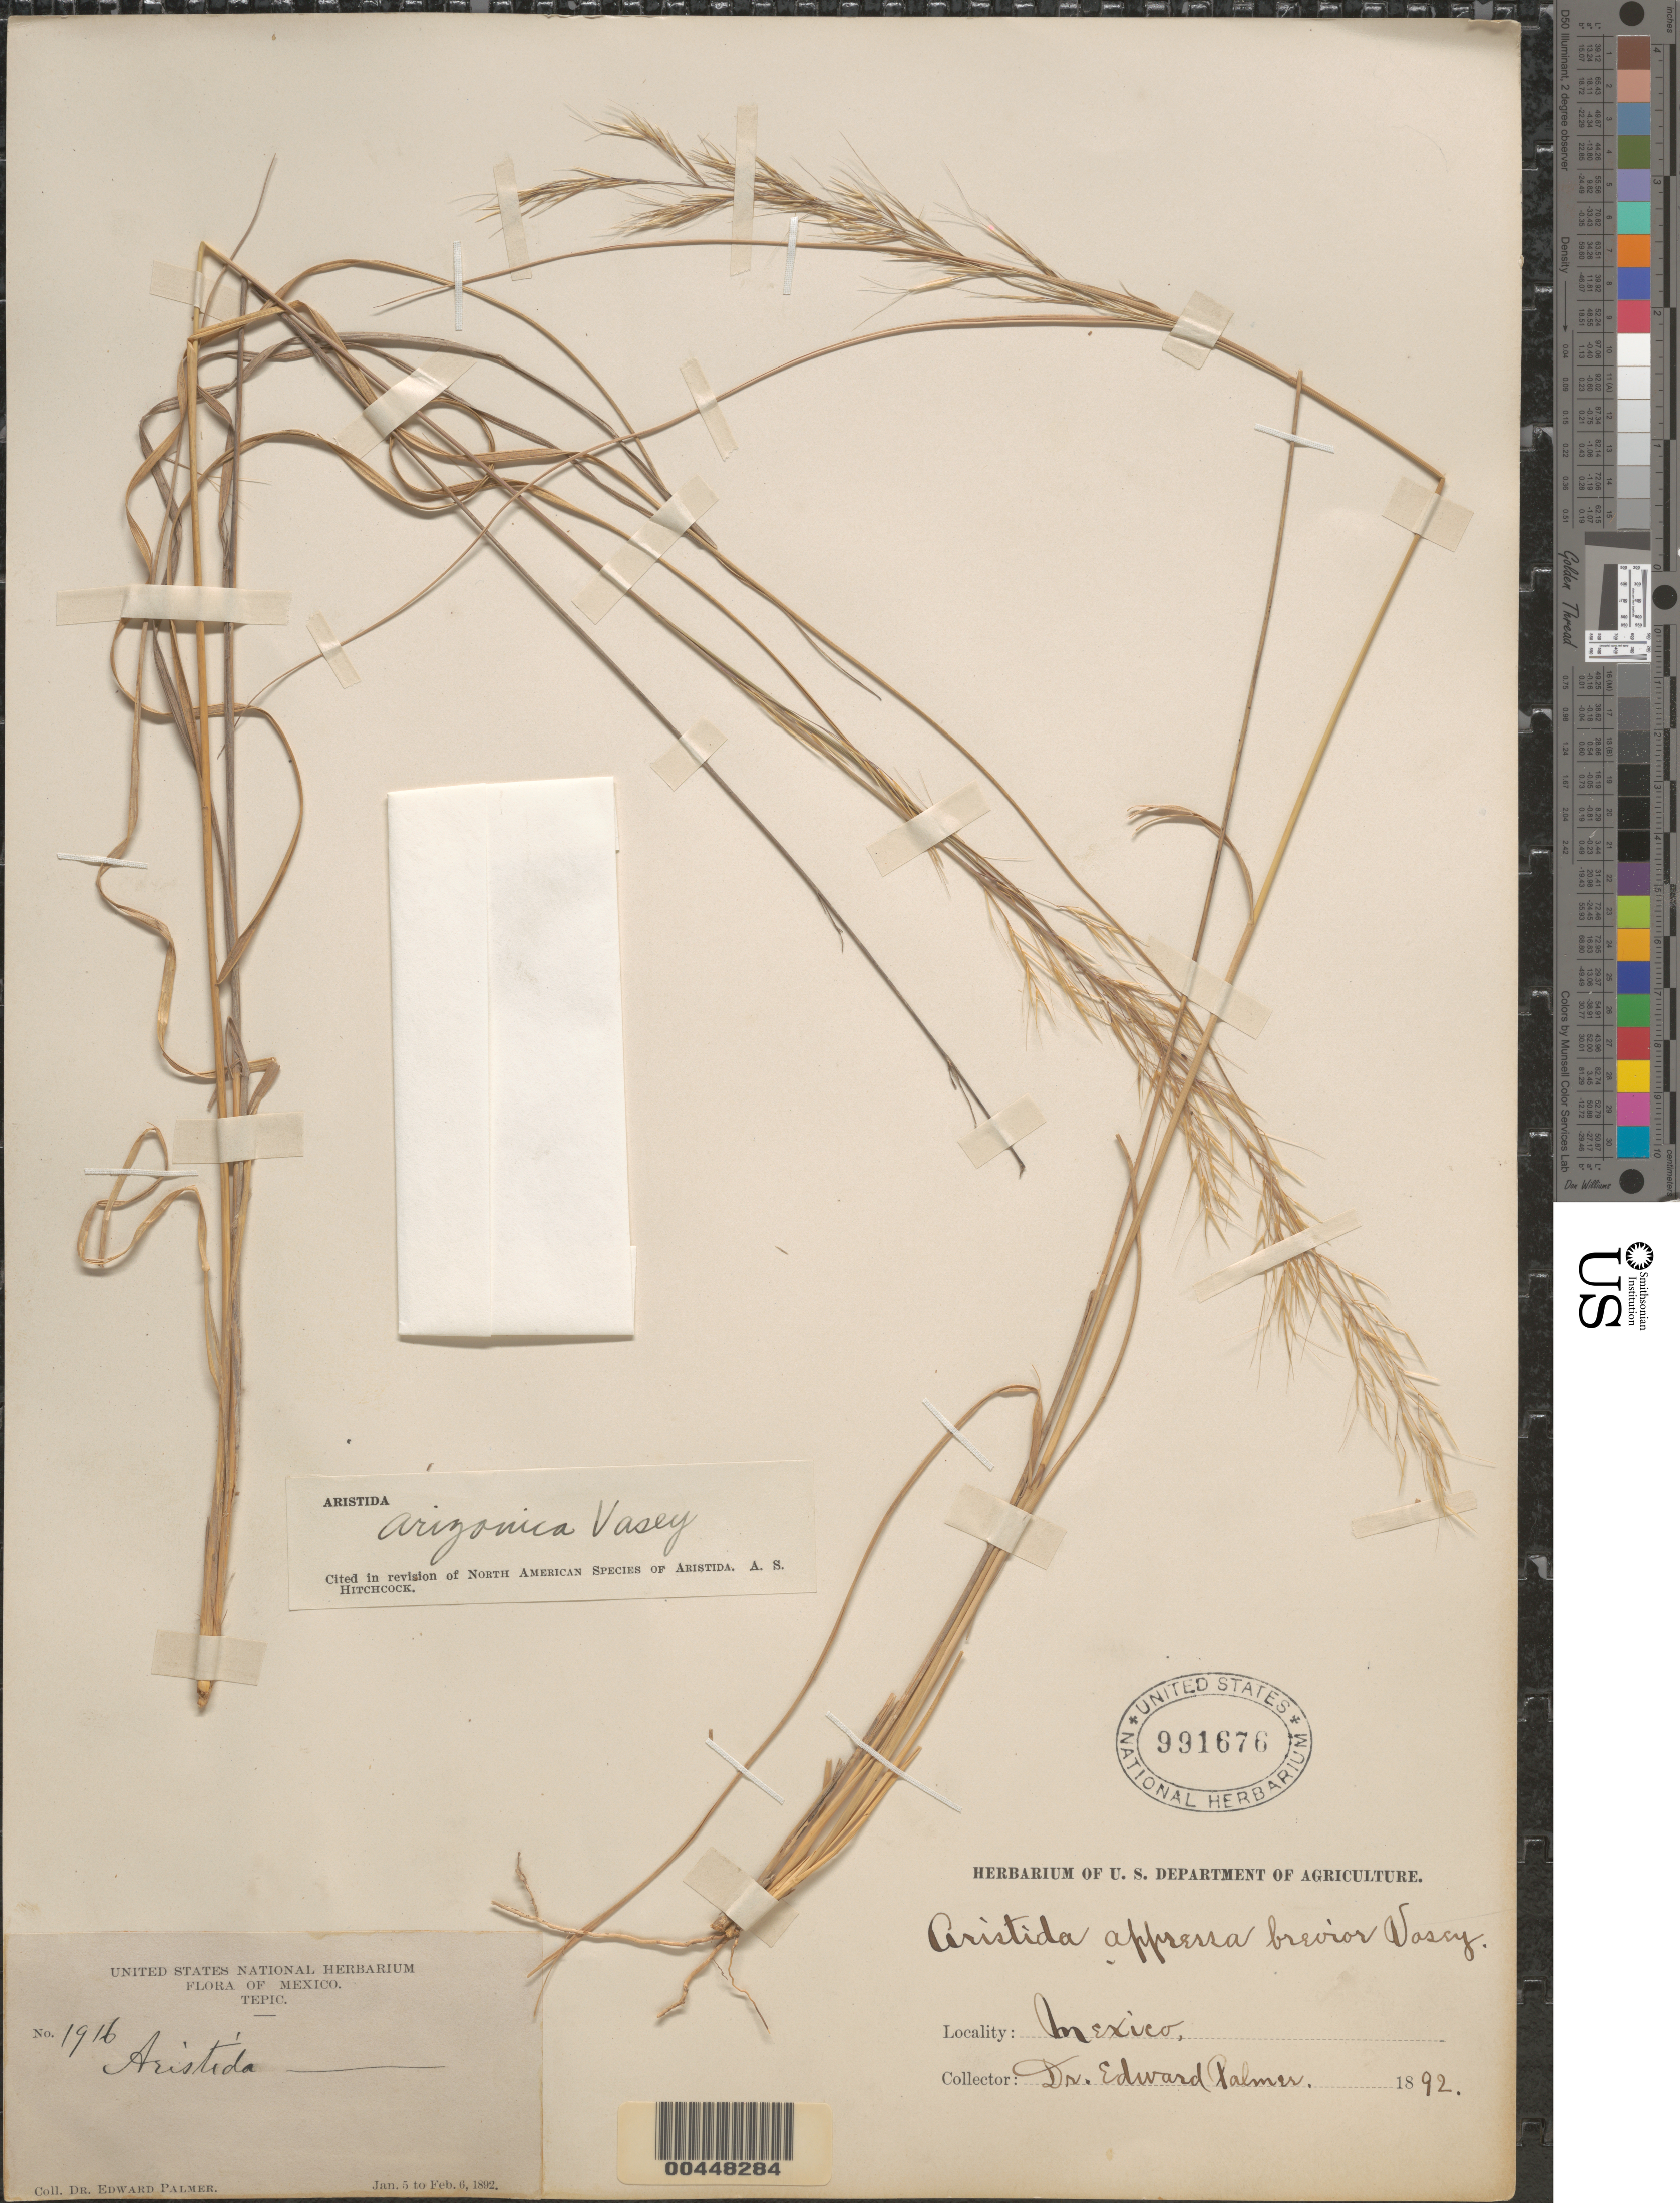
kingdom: Plantae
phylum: Tracheophyta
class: Liliopsida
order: Poales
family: Poaceae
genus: Aristida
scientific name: Aristida arizonica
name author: Vasey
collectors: E. Palmer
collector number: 1916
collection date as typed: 5 Jan 1892 to 6 Feb 1892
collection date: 1892-01-05/1892-02-06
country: Mexico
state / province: Nayarit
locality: Tepic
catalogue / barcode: US 991676